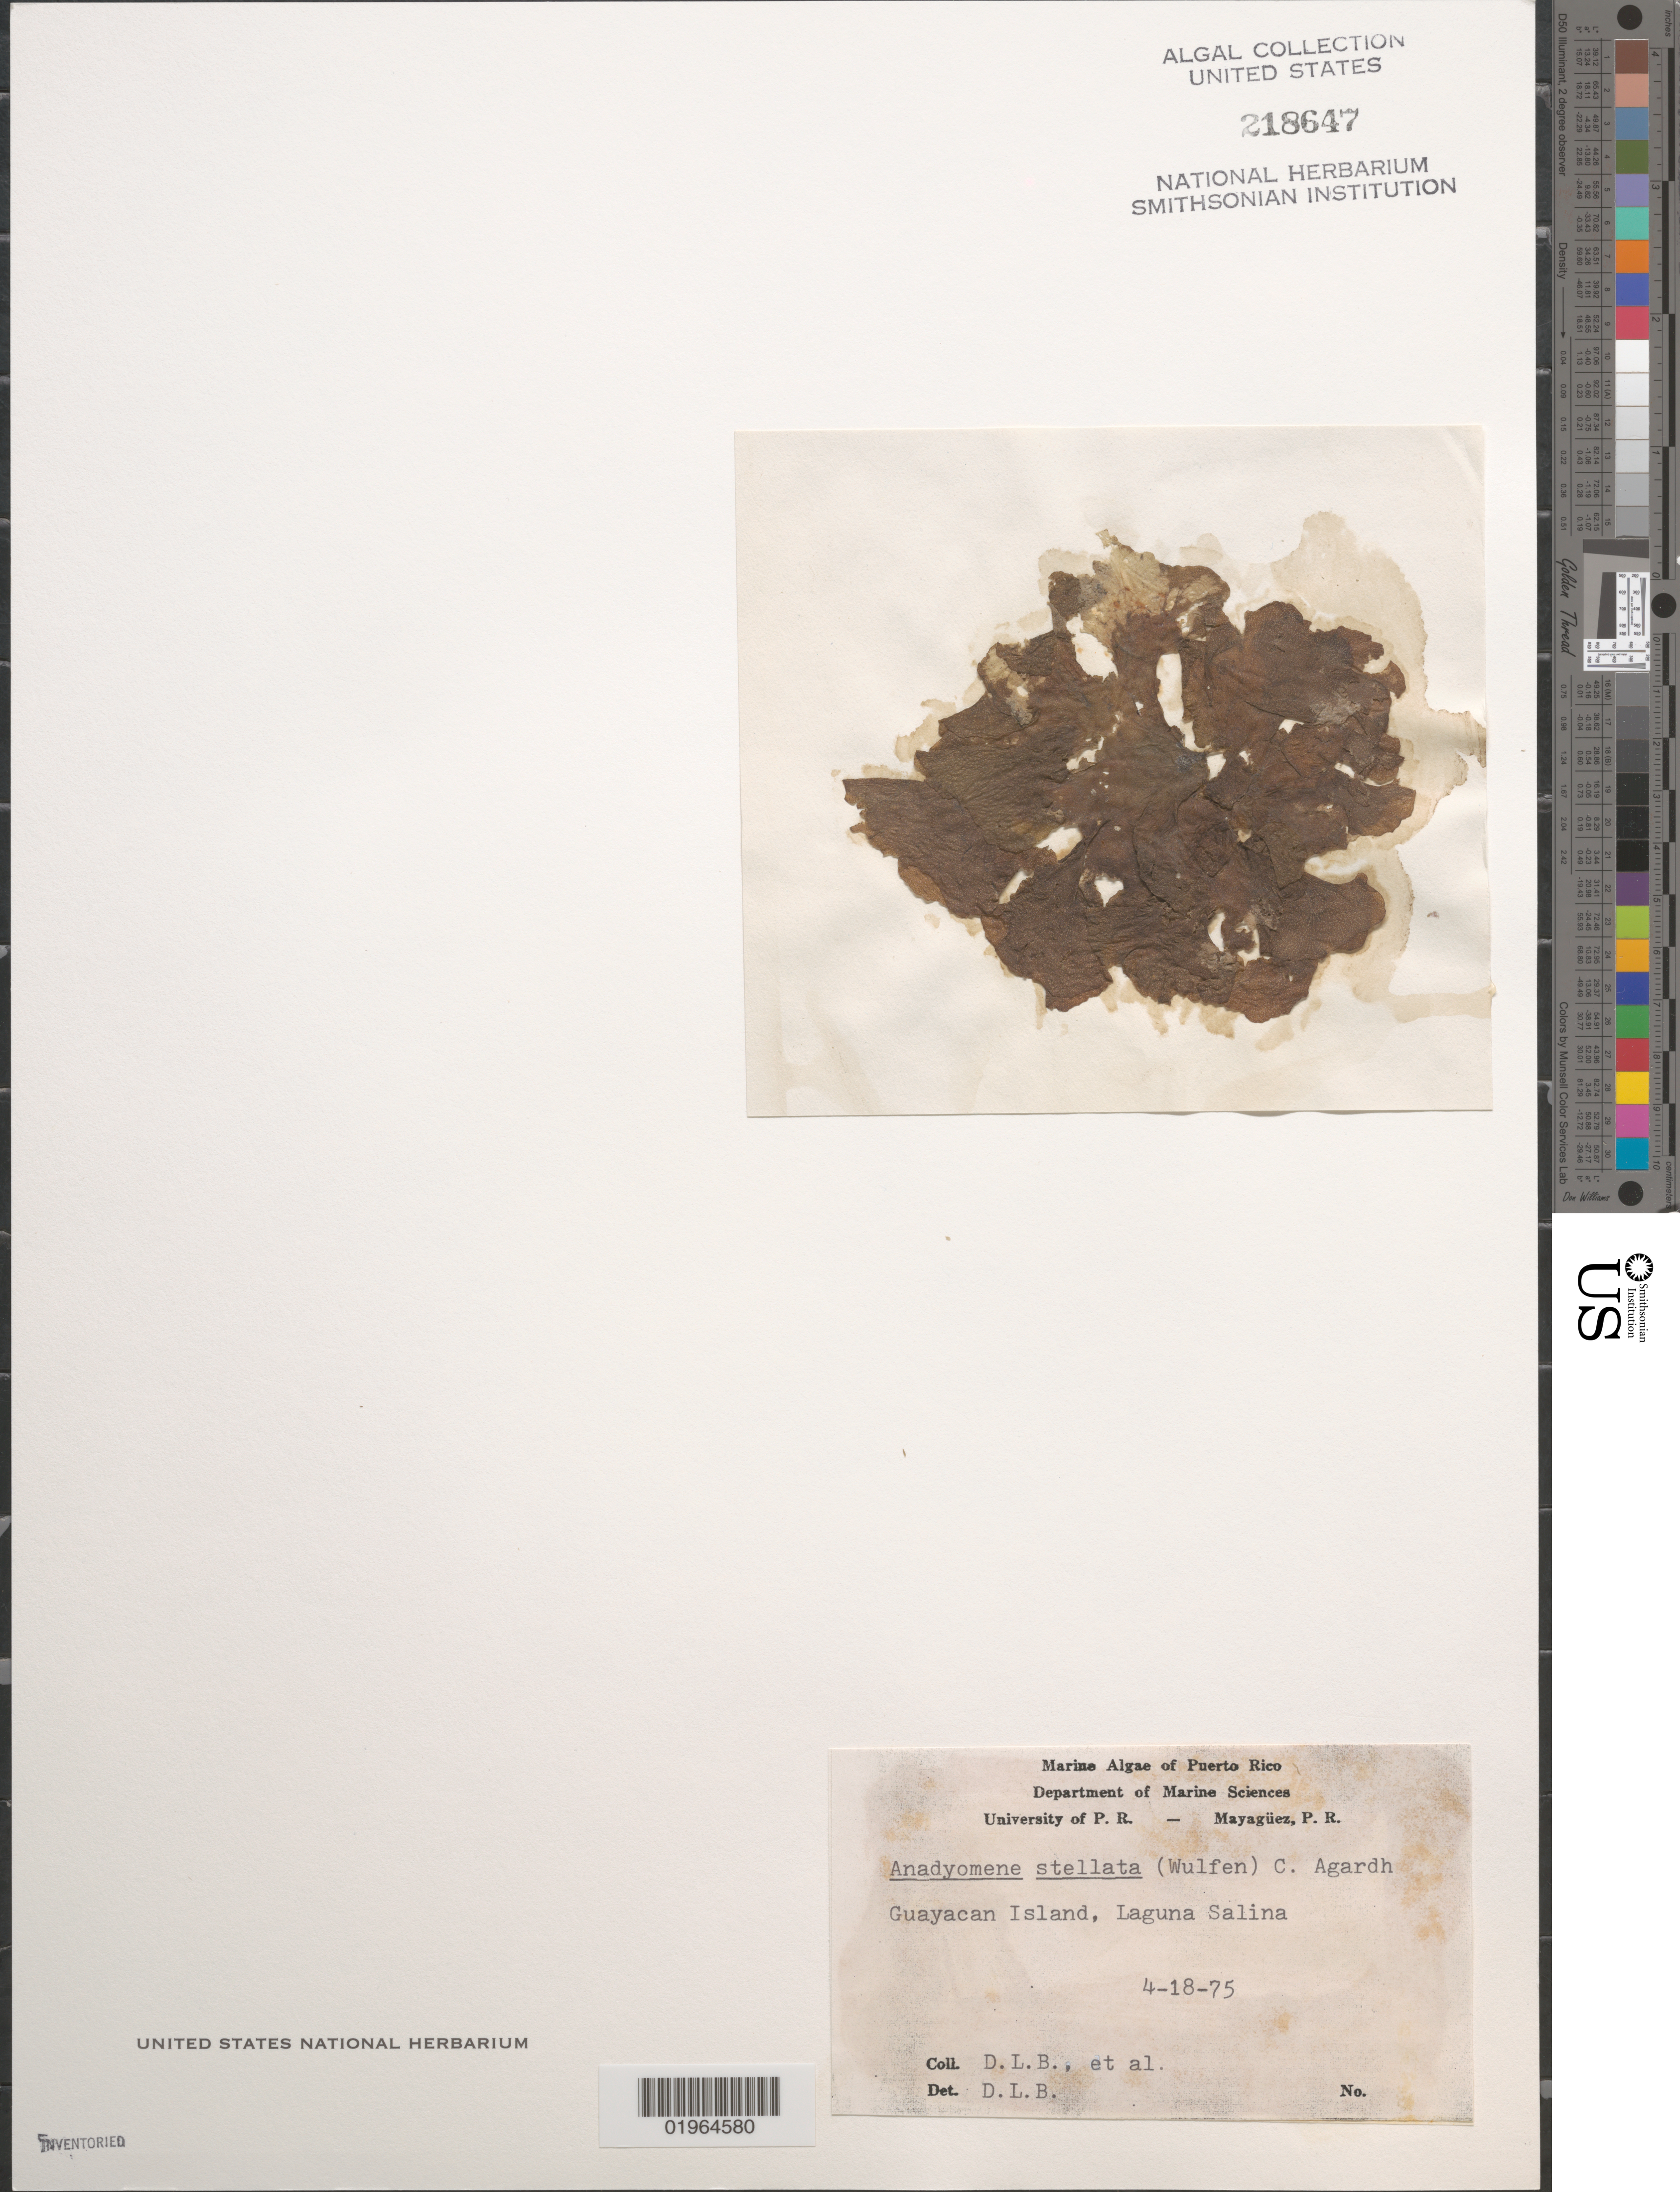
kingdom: Plantae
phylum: Chlorophyta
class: Ulvophyceae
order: Cladophorales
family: Anadyomenaceae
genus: Anadyomene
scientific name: Anadyomene stellata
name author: (Wulfen) C. Agardh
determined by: Ballantine, D. L.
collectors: D.L. Ballantine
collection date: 1975-04-18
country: Puerto Rico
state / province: Lajas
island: Guayacan Island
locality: Laguna Salina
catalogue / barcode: US 218647